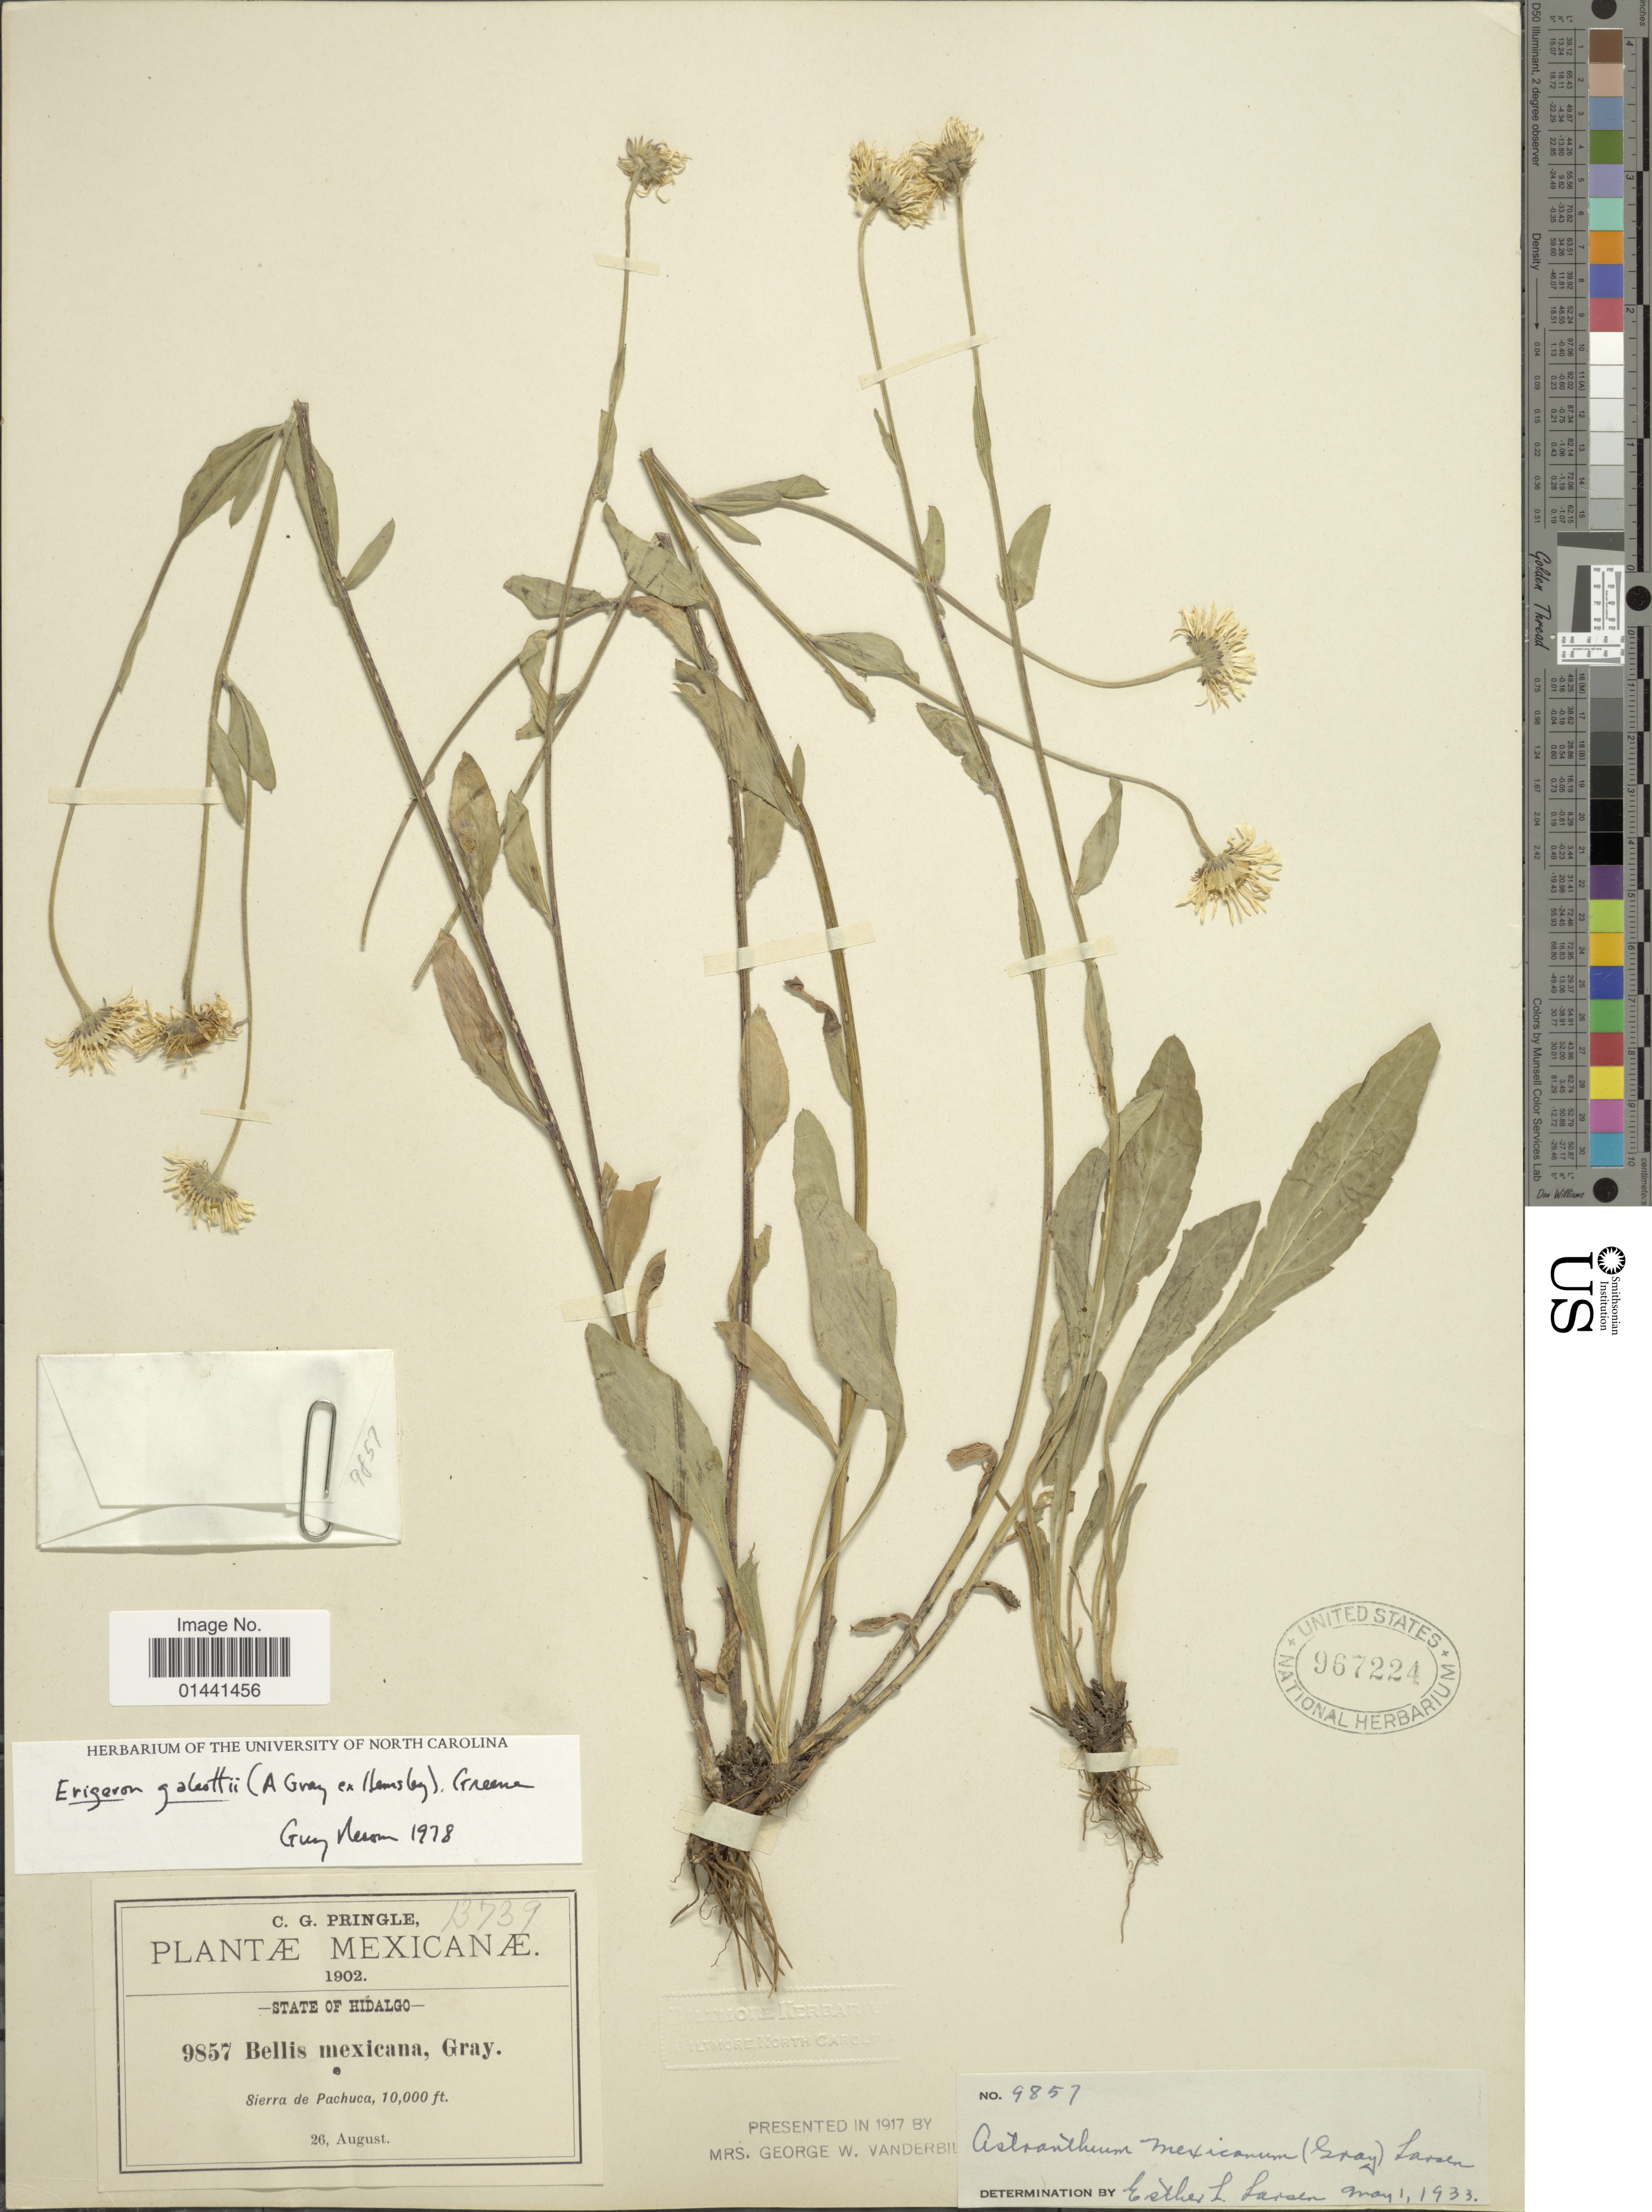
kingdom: Plantae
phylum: Tracheophyta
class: Magnoliopsida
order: Asterales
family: Asteraceae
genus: Erigeron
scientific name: Erigeron galeottii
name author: (A. Gray ex Hemsl.) Greene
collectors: C. G. Pringle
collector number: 9857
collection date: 1902-08-26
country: Mexico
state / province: Hidalgo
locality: Sierra de Pachuca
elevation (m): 3048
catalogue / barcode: US 967224